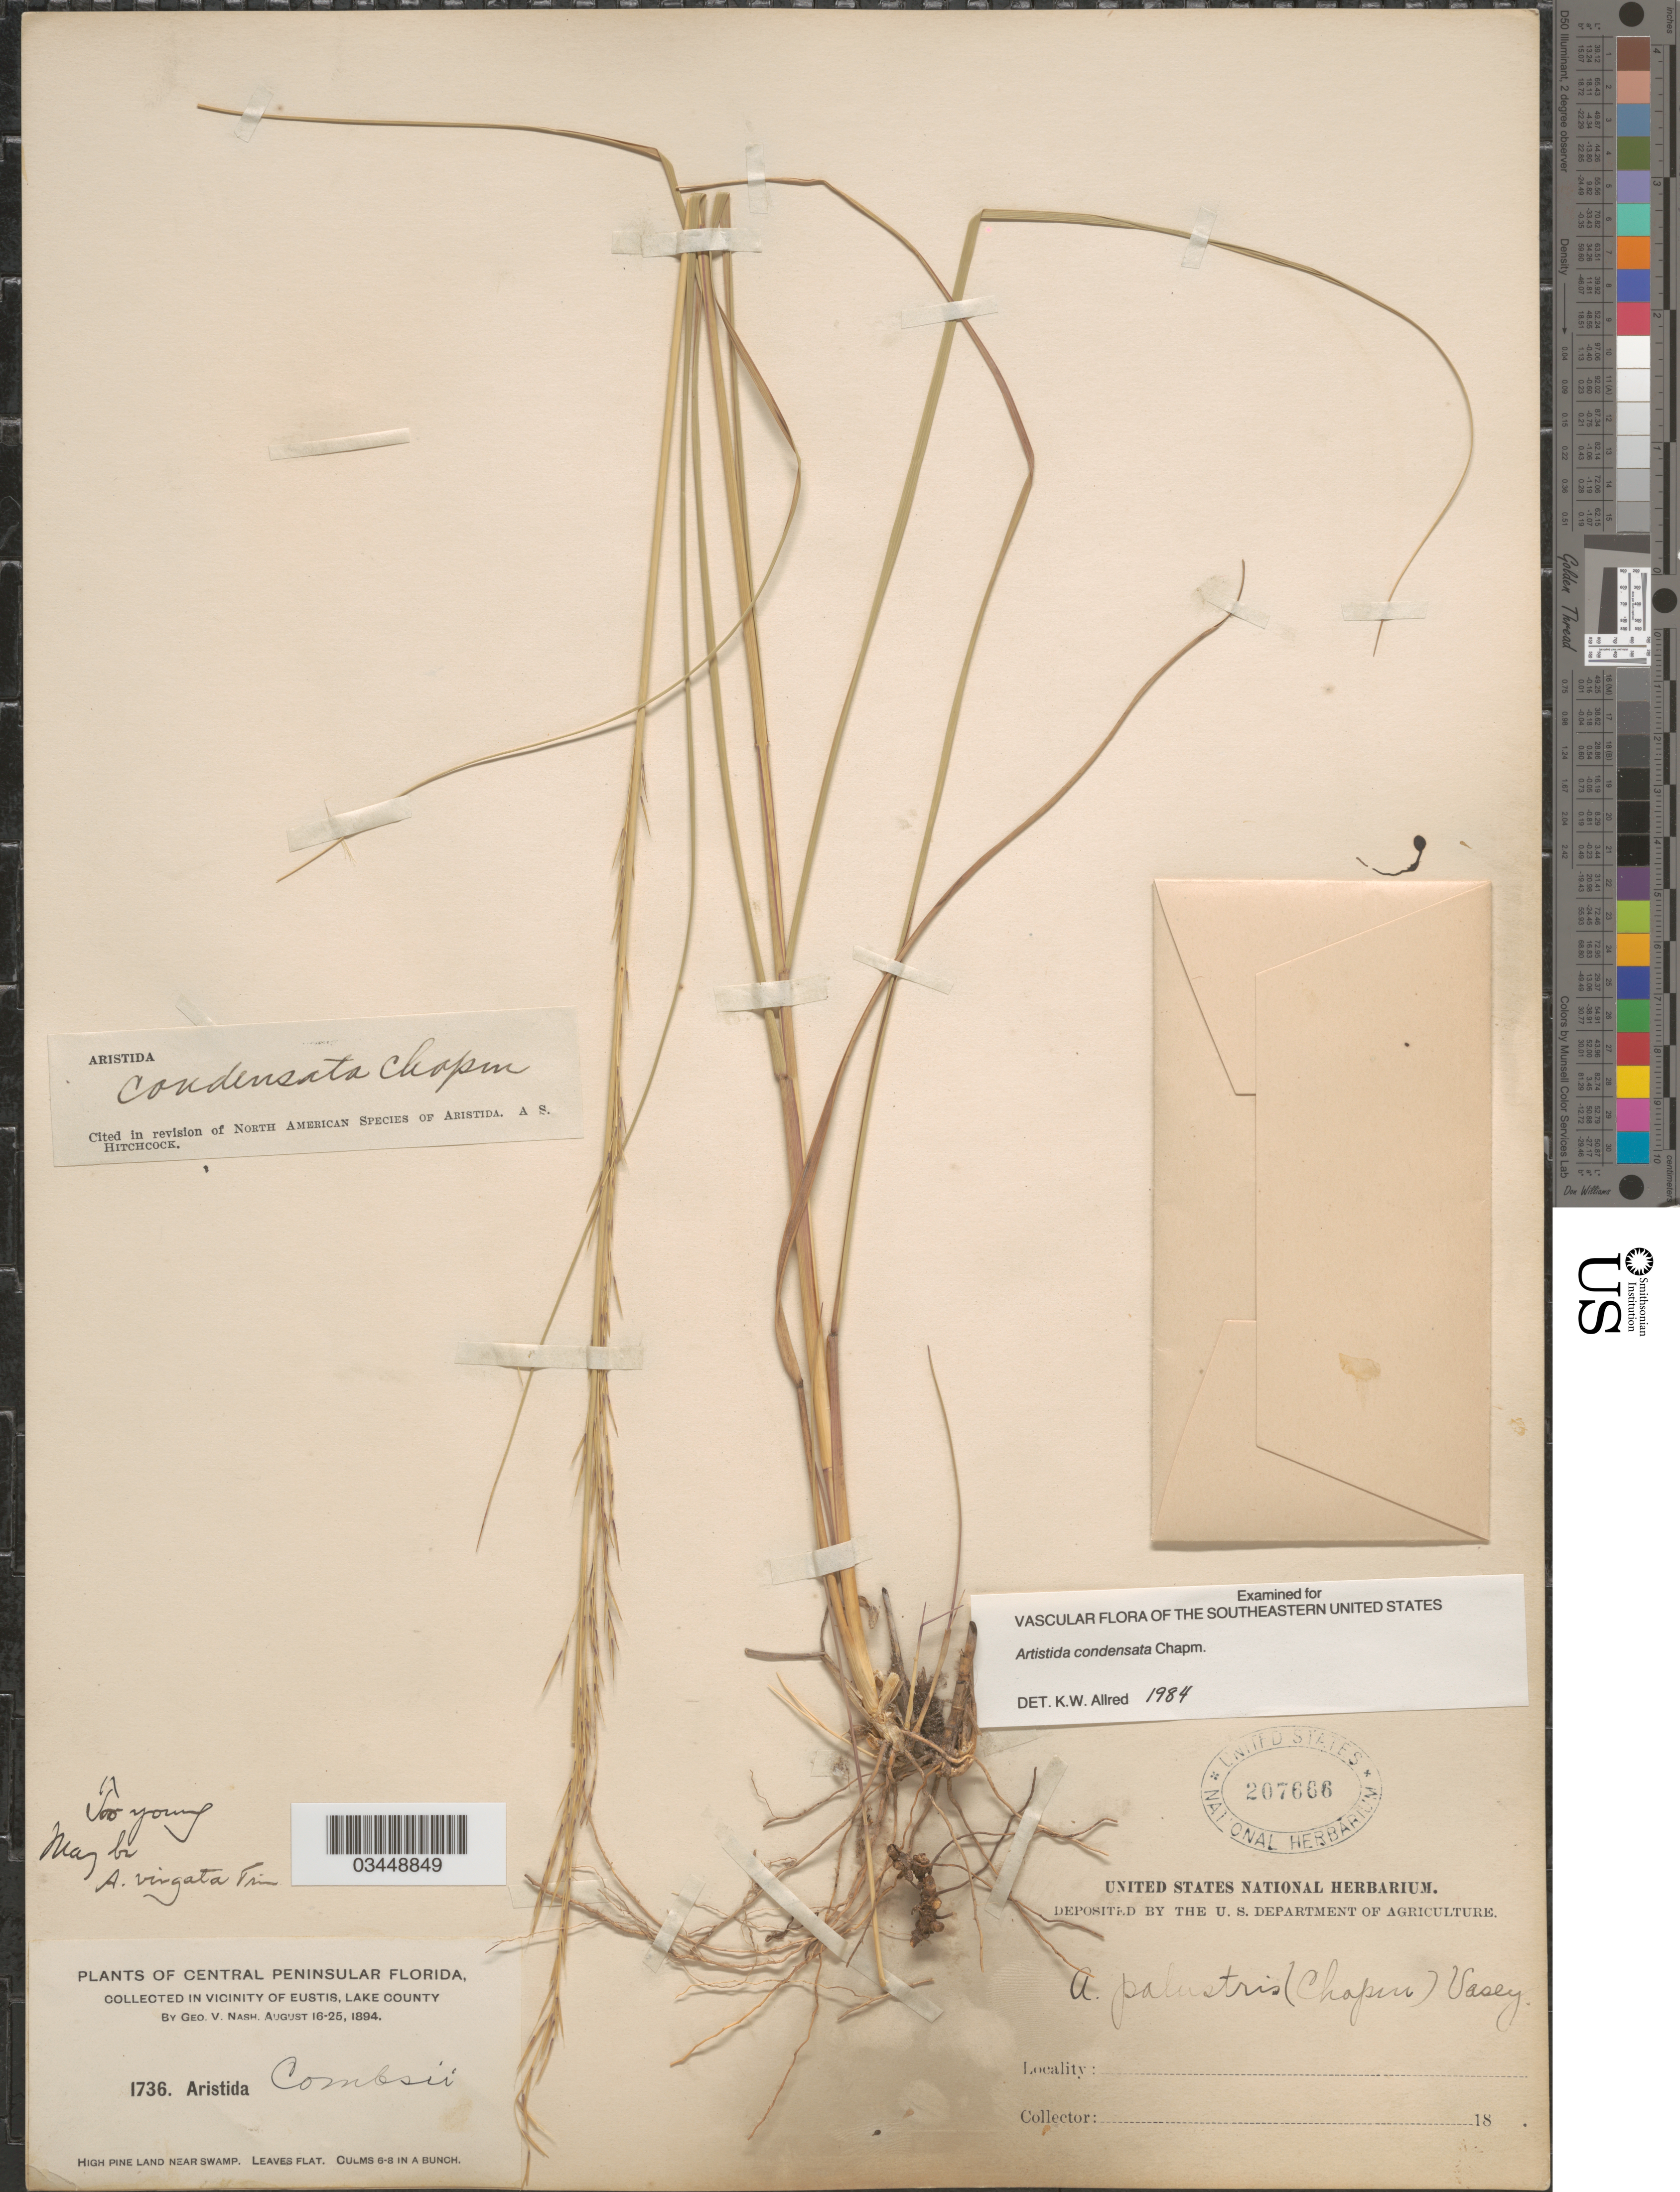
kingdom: Plantae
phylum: Tracheophyta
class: Liliopsida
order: Poales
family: Poaceae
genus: Aristida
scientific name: Aristida condensata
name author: Chapm.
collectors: G. V. Nash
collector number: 1736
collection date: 1894-08-16/1894-08-25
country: United States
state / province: Florida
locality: Central Peninsular Florida, in vicinity of Eustis, Lake County. High pine land near swamp.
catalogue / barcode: US 207666